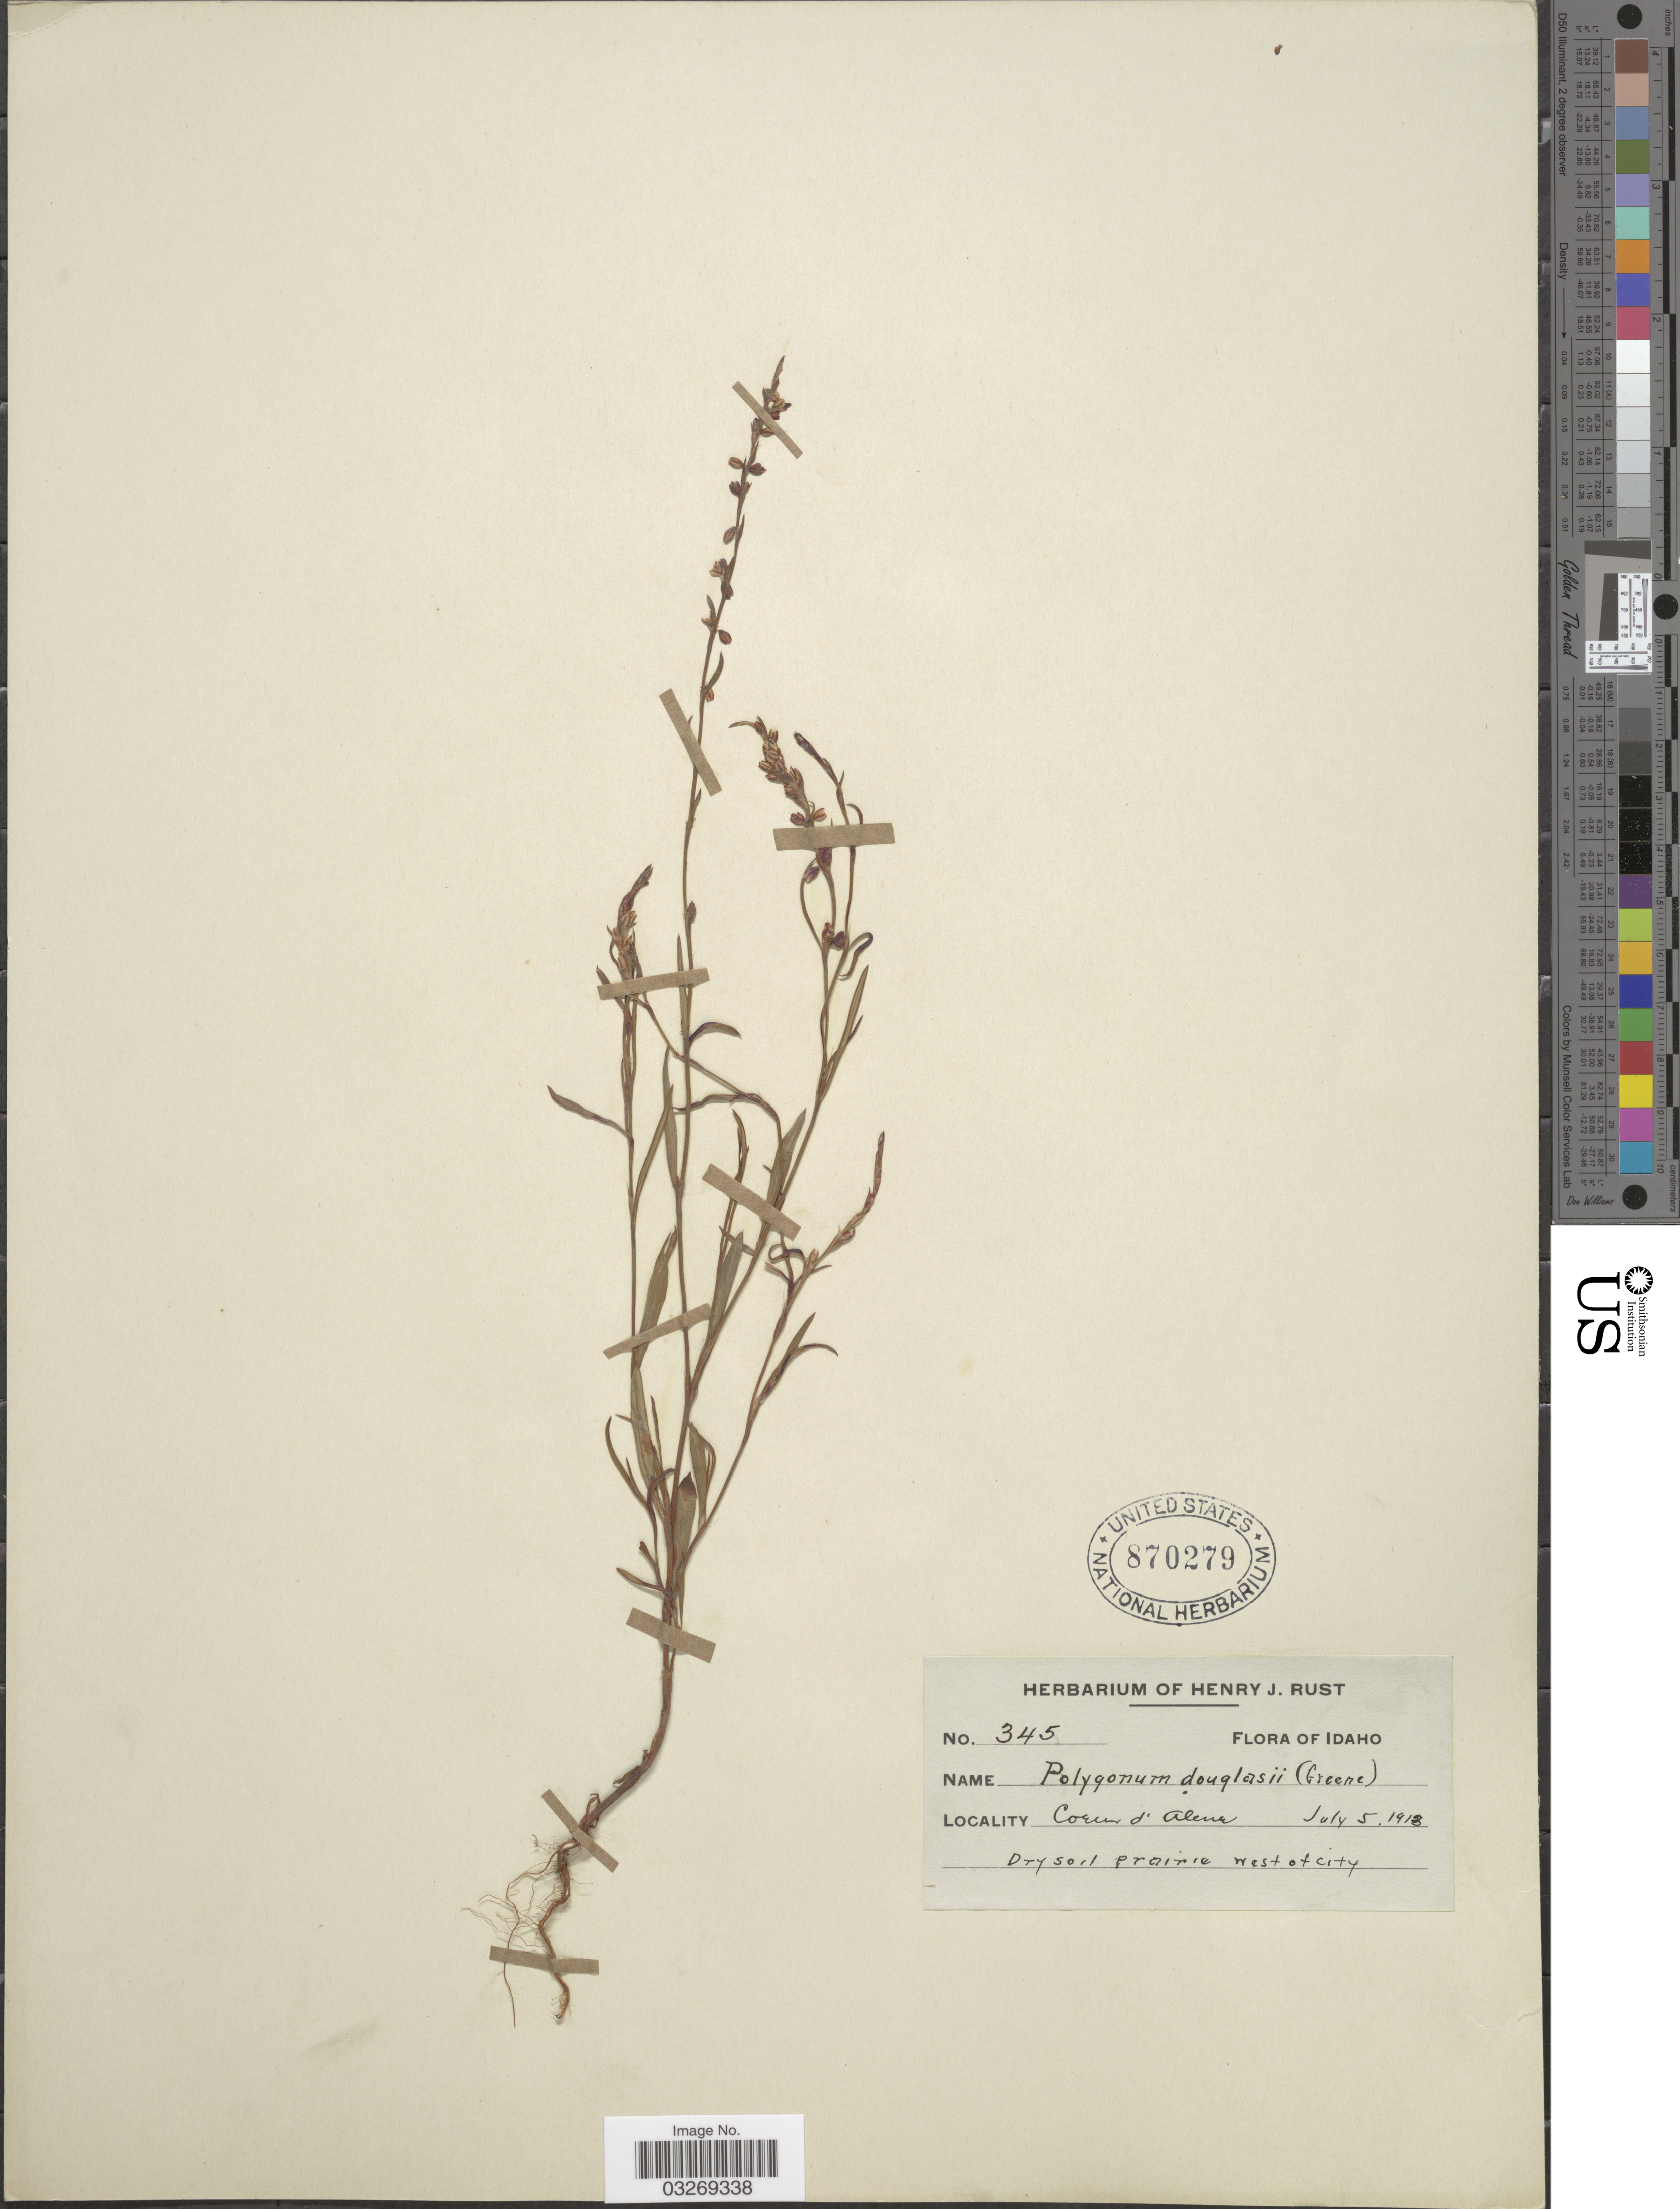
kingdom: Plantae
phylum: Tracheophyta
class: Magnoliopsida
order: Caryophyllales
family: Polygonaceae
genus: Polygonum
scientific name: Polygonum douglasii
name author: Greene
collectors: ex herb. Henry J. Rust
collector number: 345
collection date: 1913-07-05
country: United States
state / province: Idaho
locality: Coeur d'Alene.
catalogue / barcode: US 870279